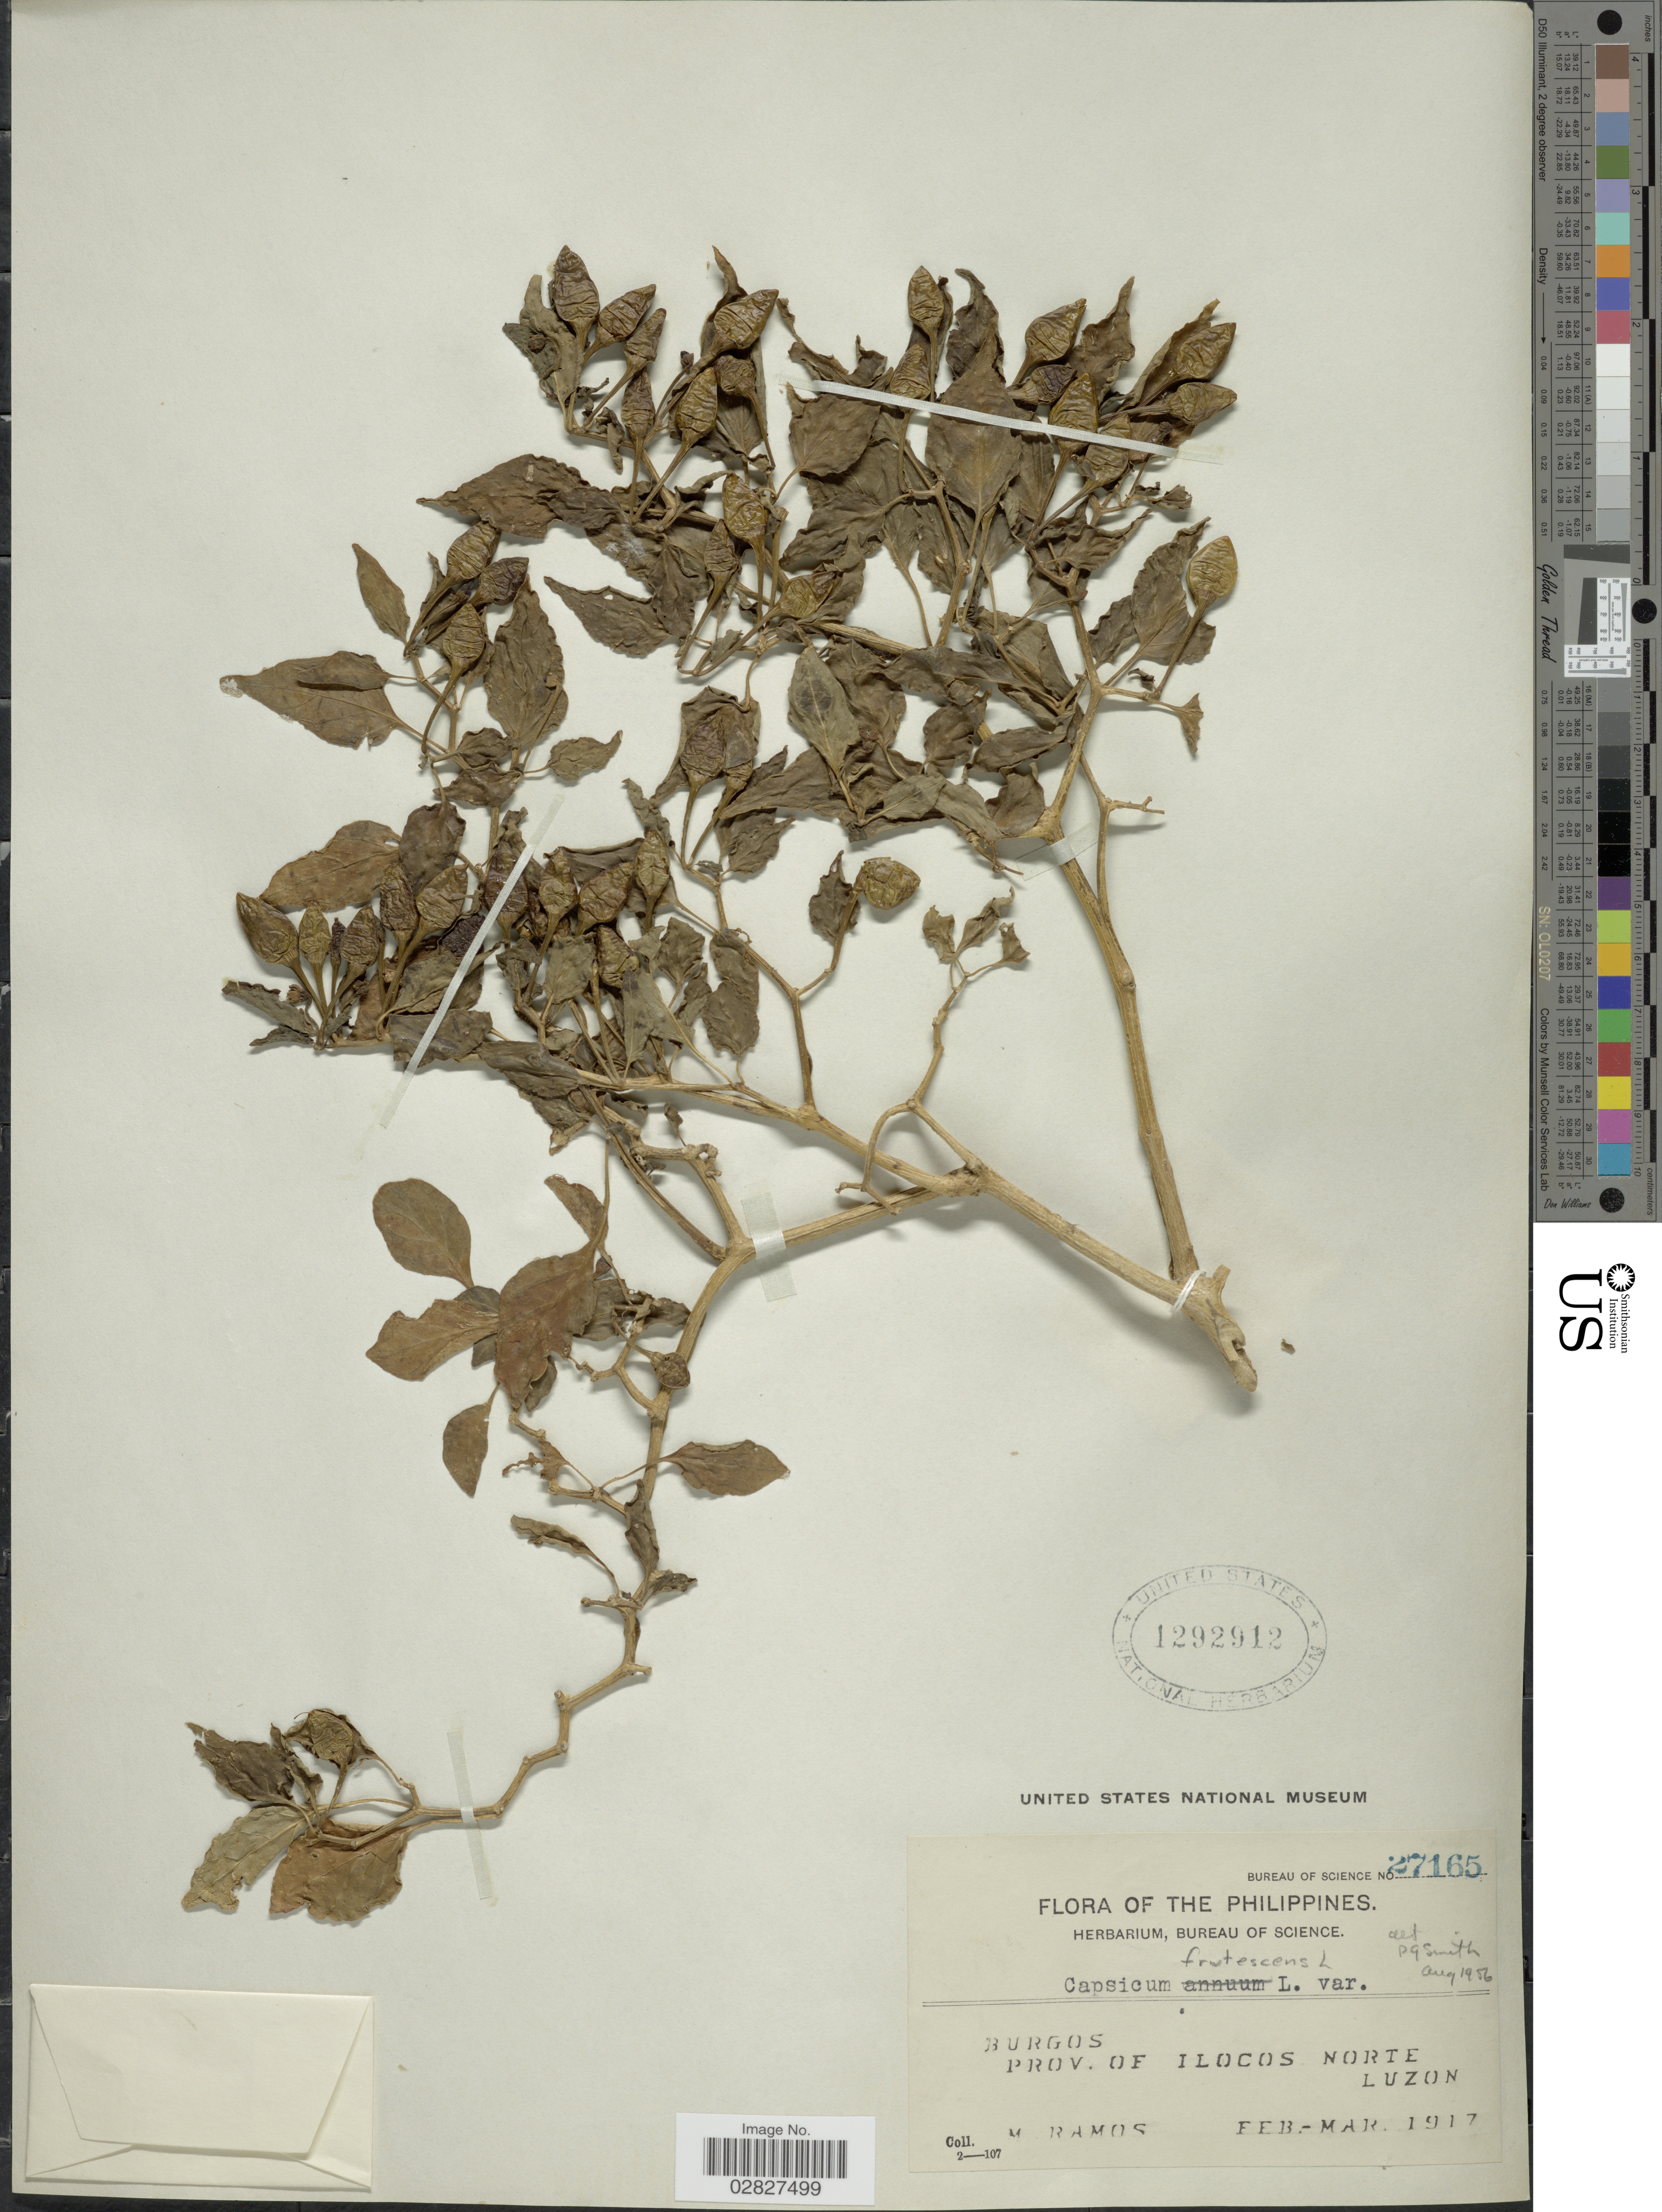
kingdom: Plantae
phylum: Tracheophyta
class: Magnoliopsida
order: Solanales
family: Solanaceae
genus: Capsicum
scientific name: Capsicum frutescens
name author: L.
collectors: M. Ramos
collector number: Bureau of Science 27165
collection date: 1917-02/1917-03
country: Philippines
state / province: Ilocos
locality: Burgos, Prov. of Ilocos Norte Luzon.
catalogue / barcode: US 1292912